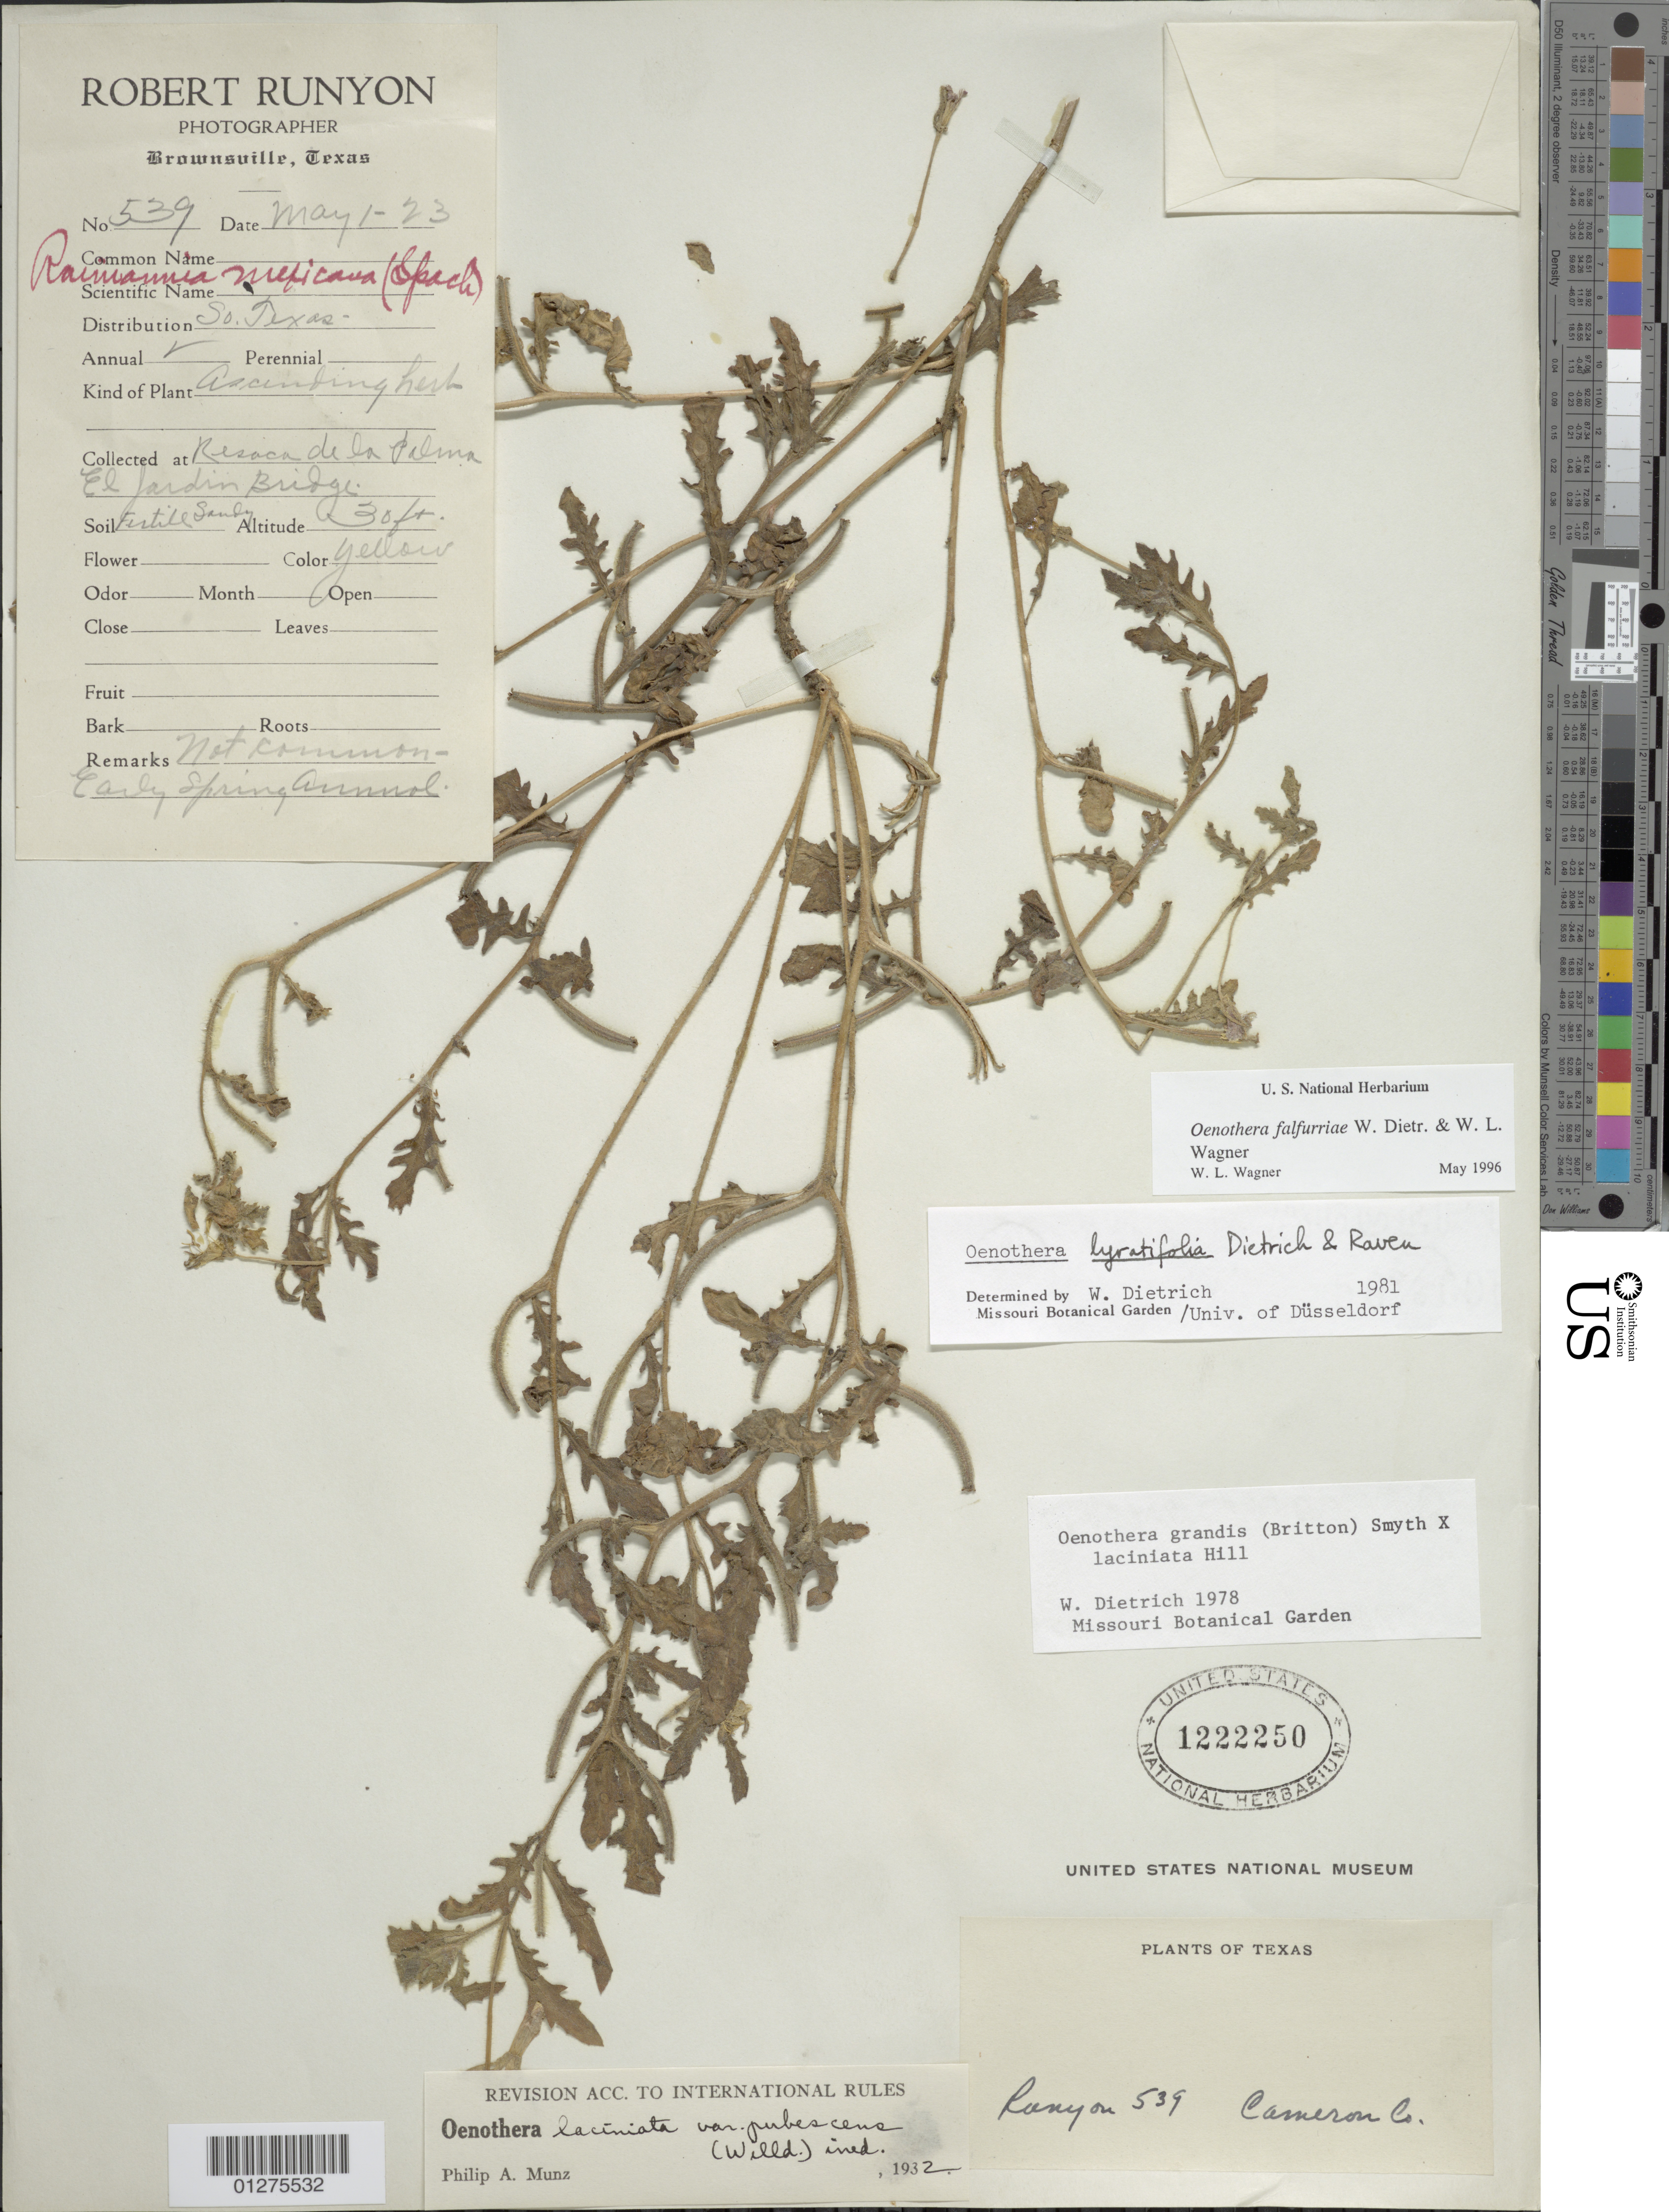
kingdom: Plantae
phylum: Tracheophyta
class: Magnoliopsida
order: Myrtales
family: Onagraceae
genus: Oenothera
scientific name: Oenothera falfurriae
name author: W. Dietr. & W.L. Wagner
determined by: Wagner, W. L., (BOT), Smithsonian Institution - National Museum of Natural History (UNITED STATES)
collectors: R. Runyon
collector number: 539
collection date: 1923-05-01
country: United States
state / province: Texas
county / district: Cameron County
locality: Resaca De La Palma, El Jardin Bridge.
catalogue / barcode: US 1222250